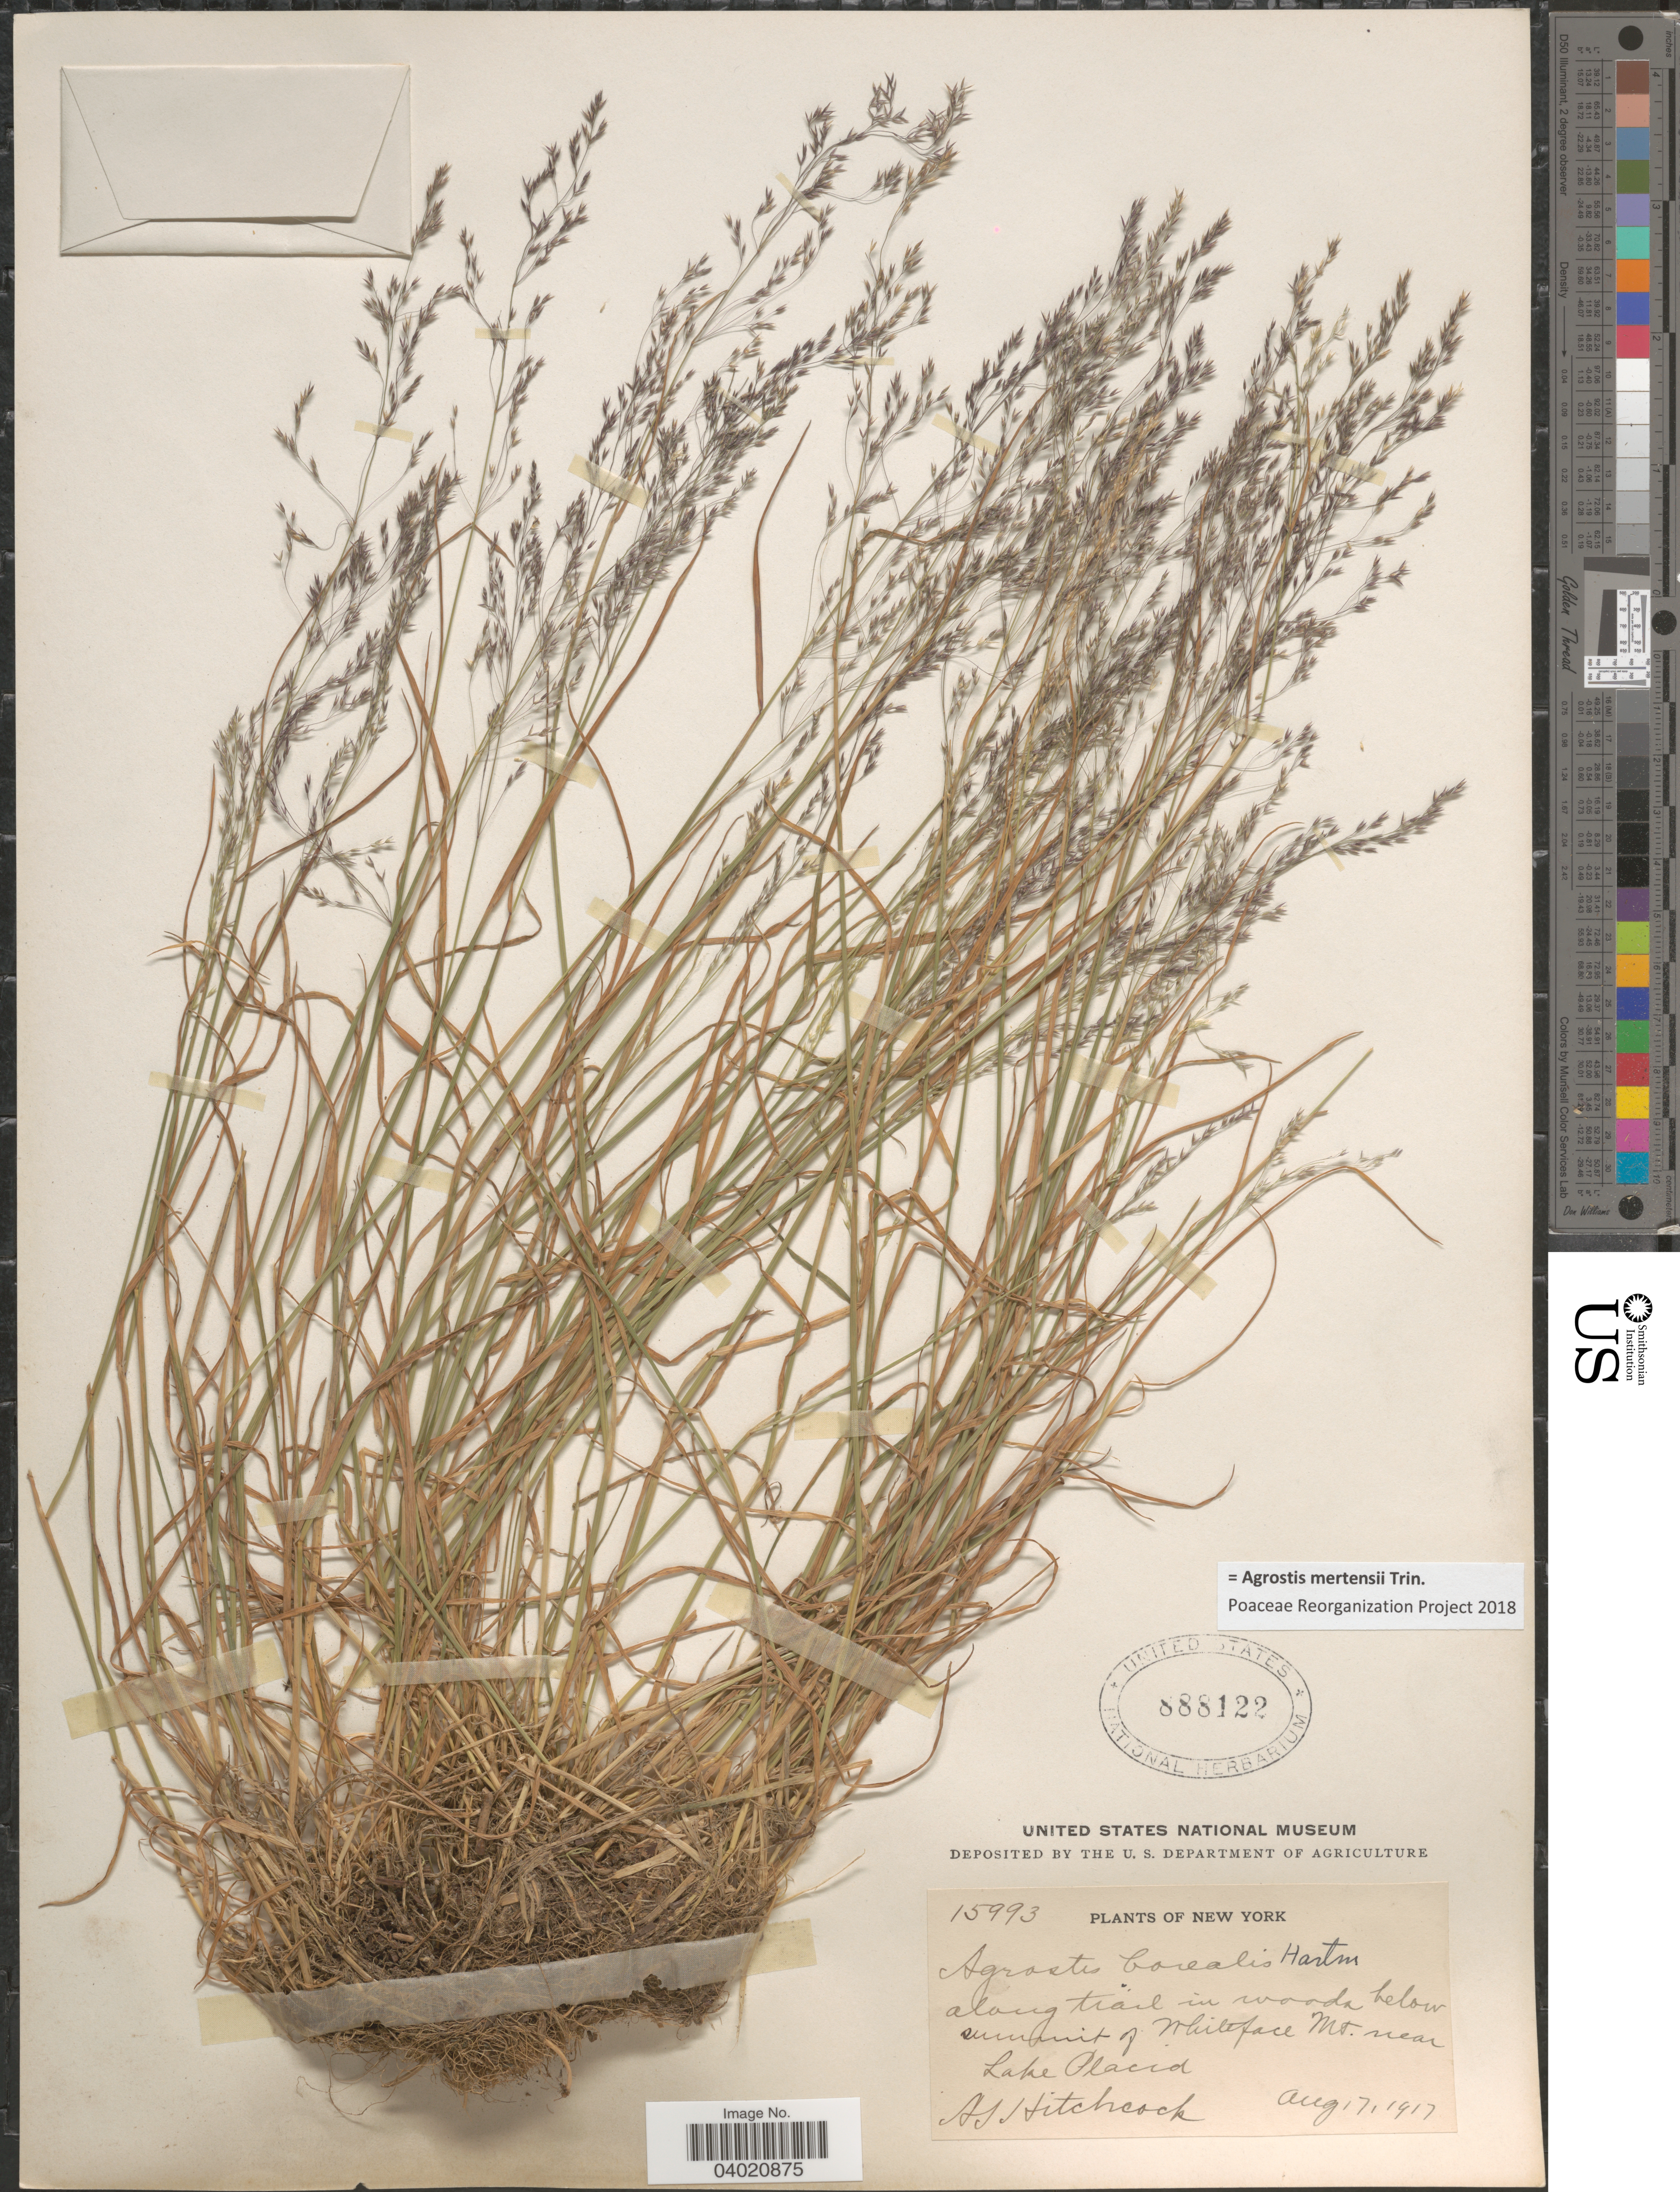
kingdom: Plantae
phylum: Tracheophyta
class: Liliopsida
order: Poales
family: Poaceae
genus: Agrostis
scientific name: Agrostis mertensii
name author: Trin.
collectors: A. S. Hitchcock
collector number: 15993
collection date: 1917-08-17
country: United States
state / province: New York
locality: Along trail in woods below summit of Whiteface Mt. near Lake Placid.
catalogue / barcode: US 888122